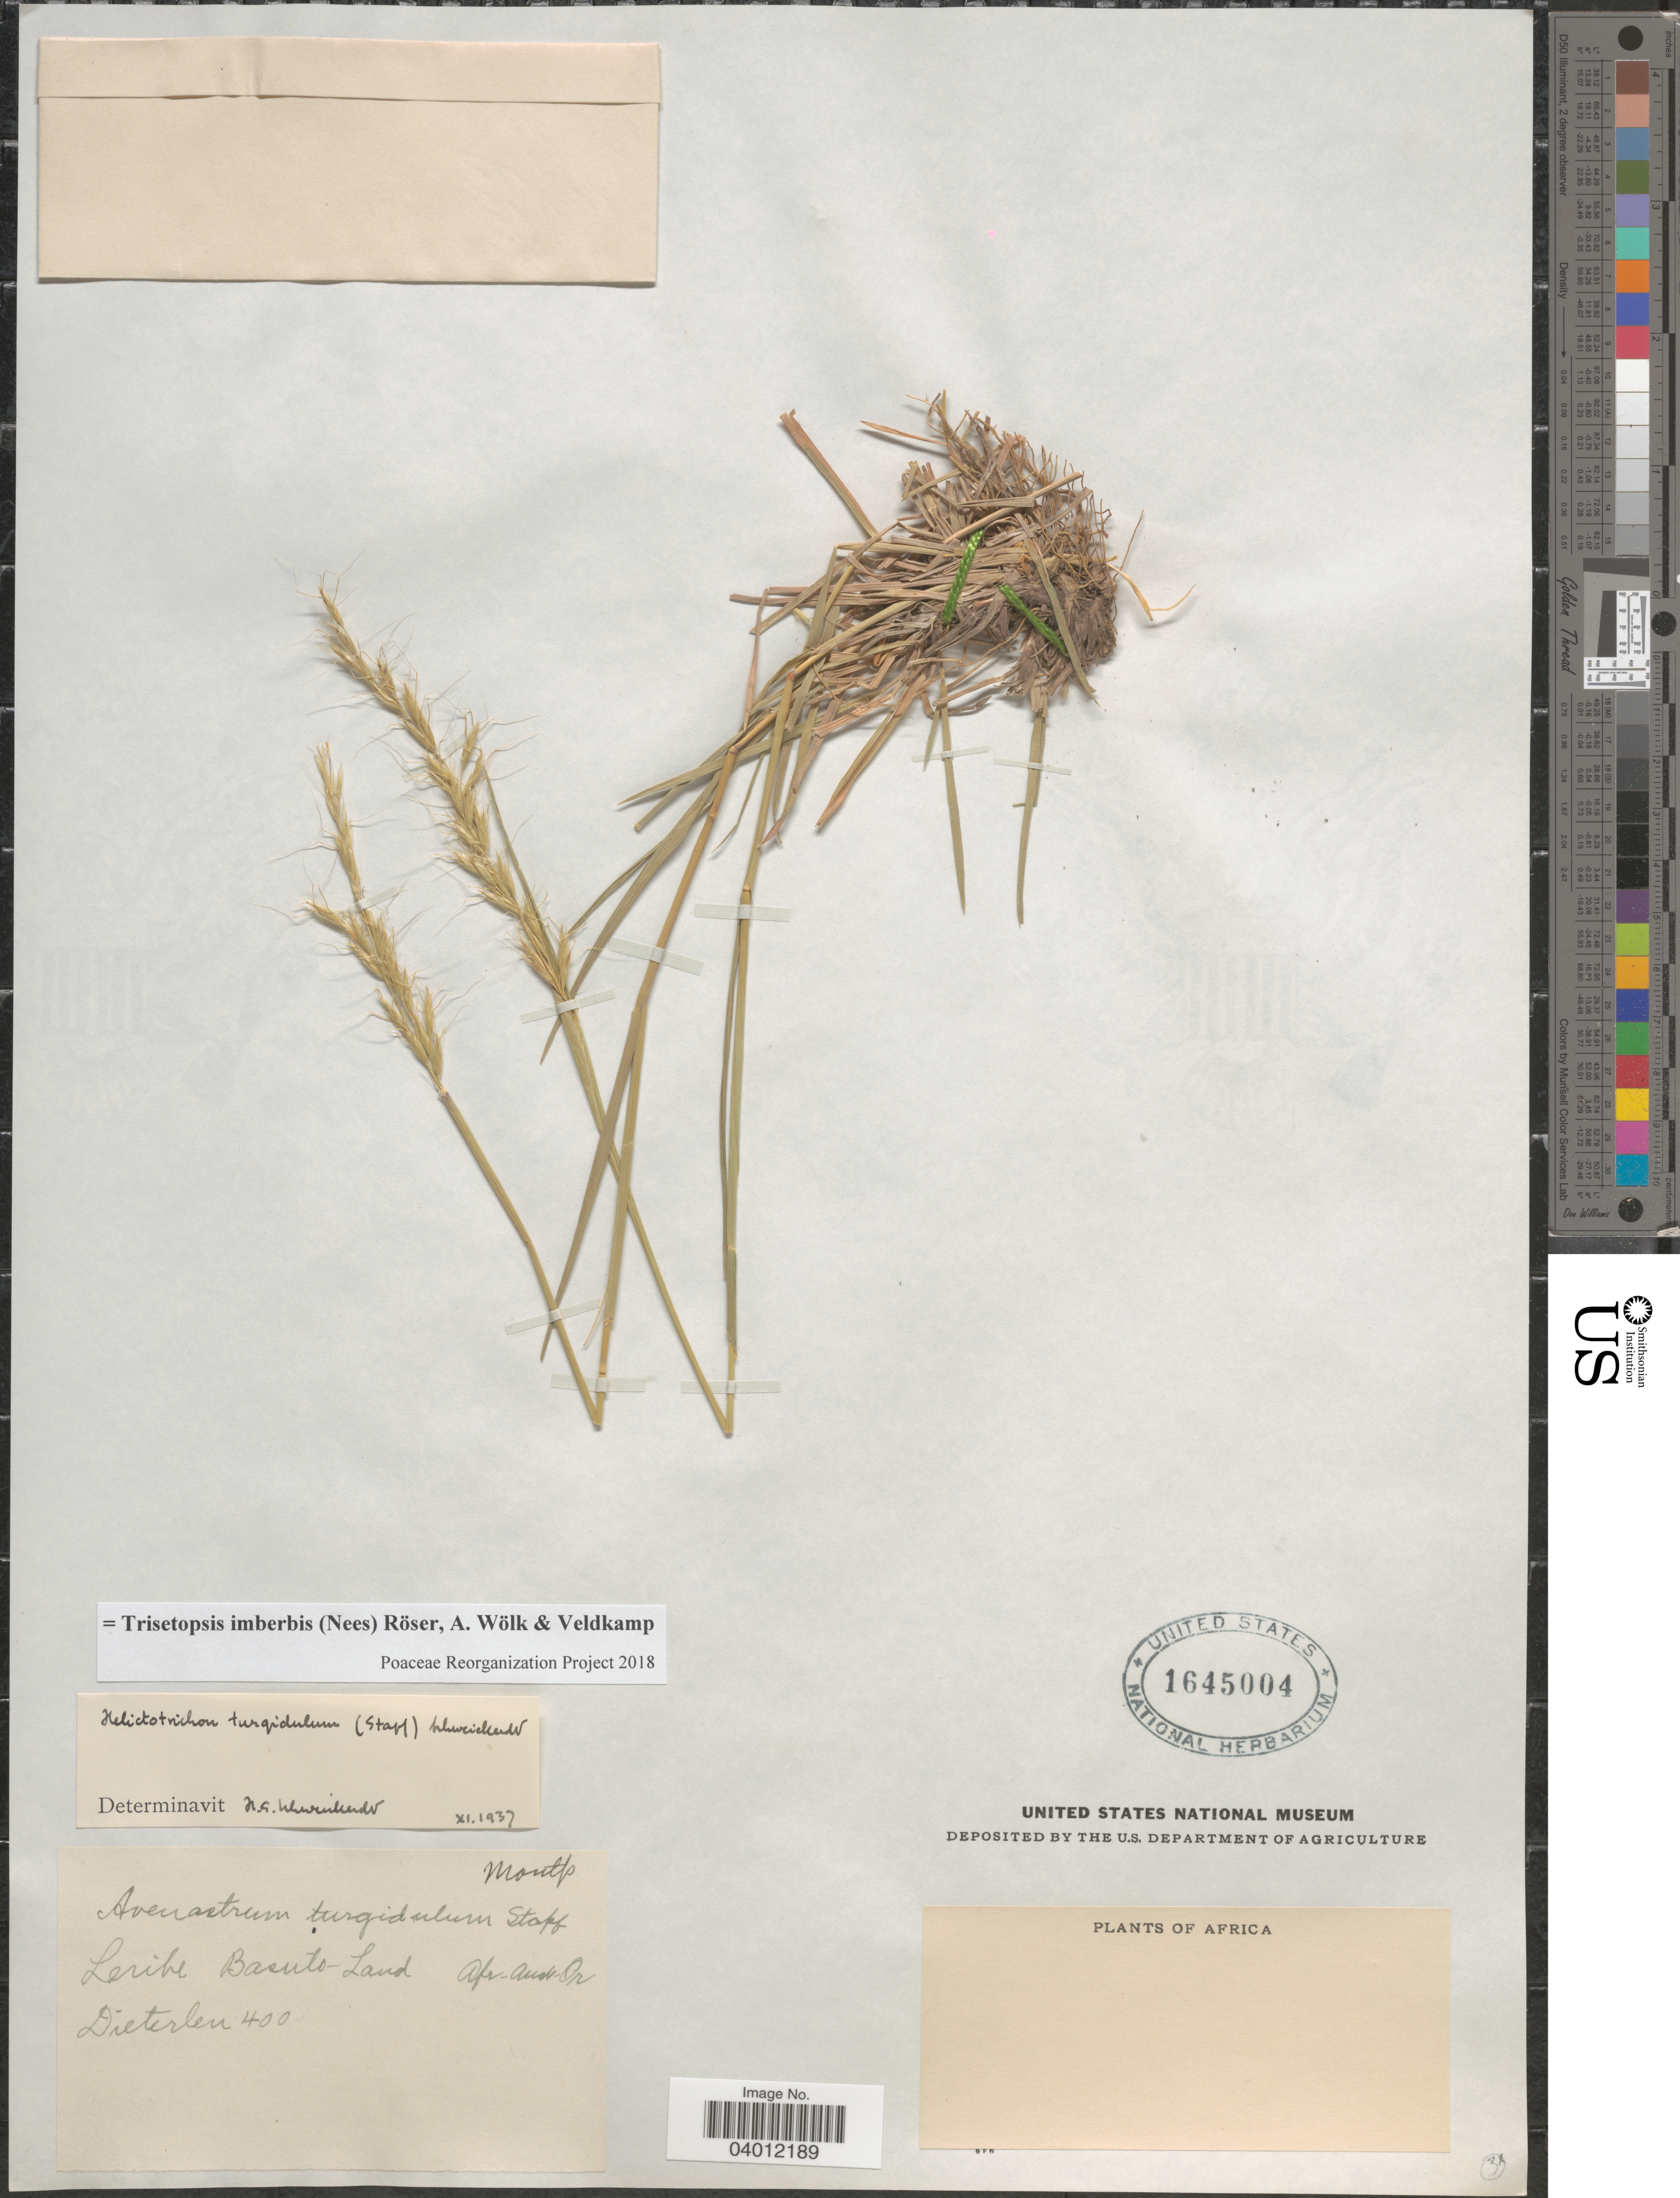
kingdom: Plantae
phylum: Tracheophyta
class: Liliopsida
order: Poales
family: Poaceae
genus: Trisetopsis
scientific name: Trisetopsis imberbis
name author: (Nees) Röser et al.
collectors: -. Dieterlen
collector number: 400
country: Lesotho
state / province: Leribe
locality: Leribe Basuto-Land. Africa. Afr-Austr-Or.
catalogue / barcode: US 1645004